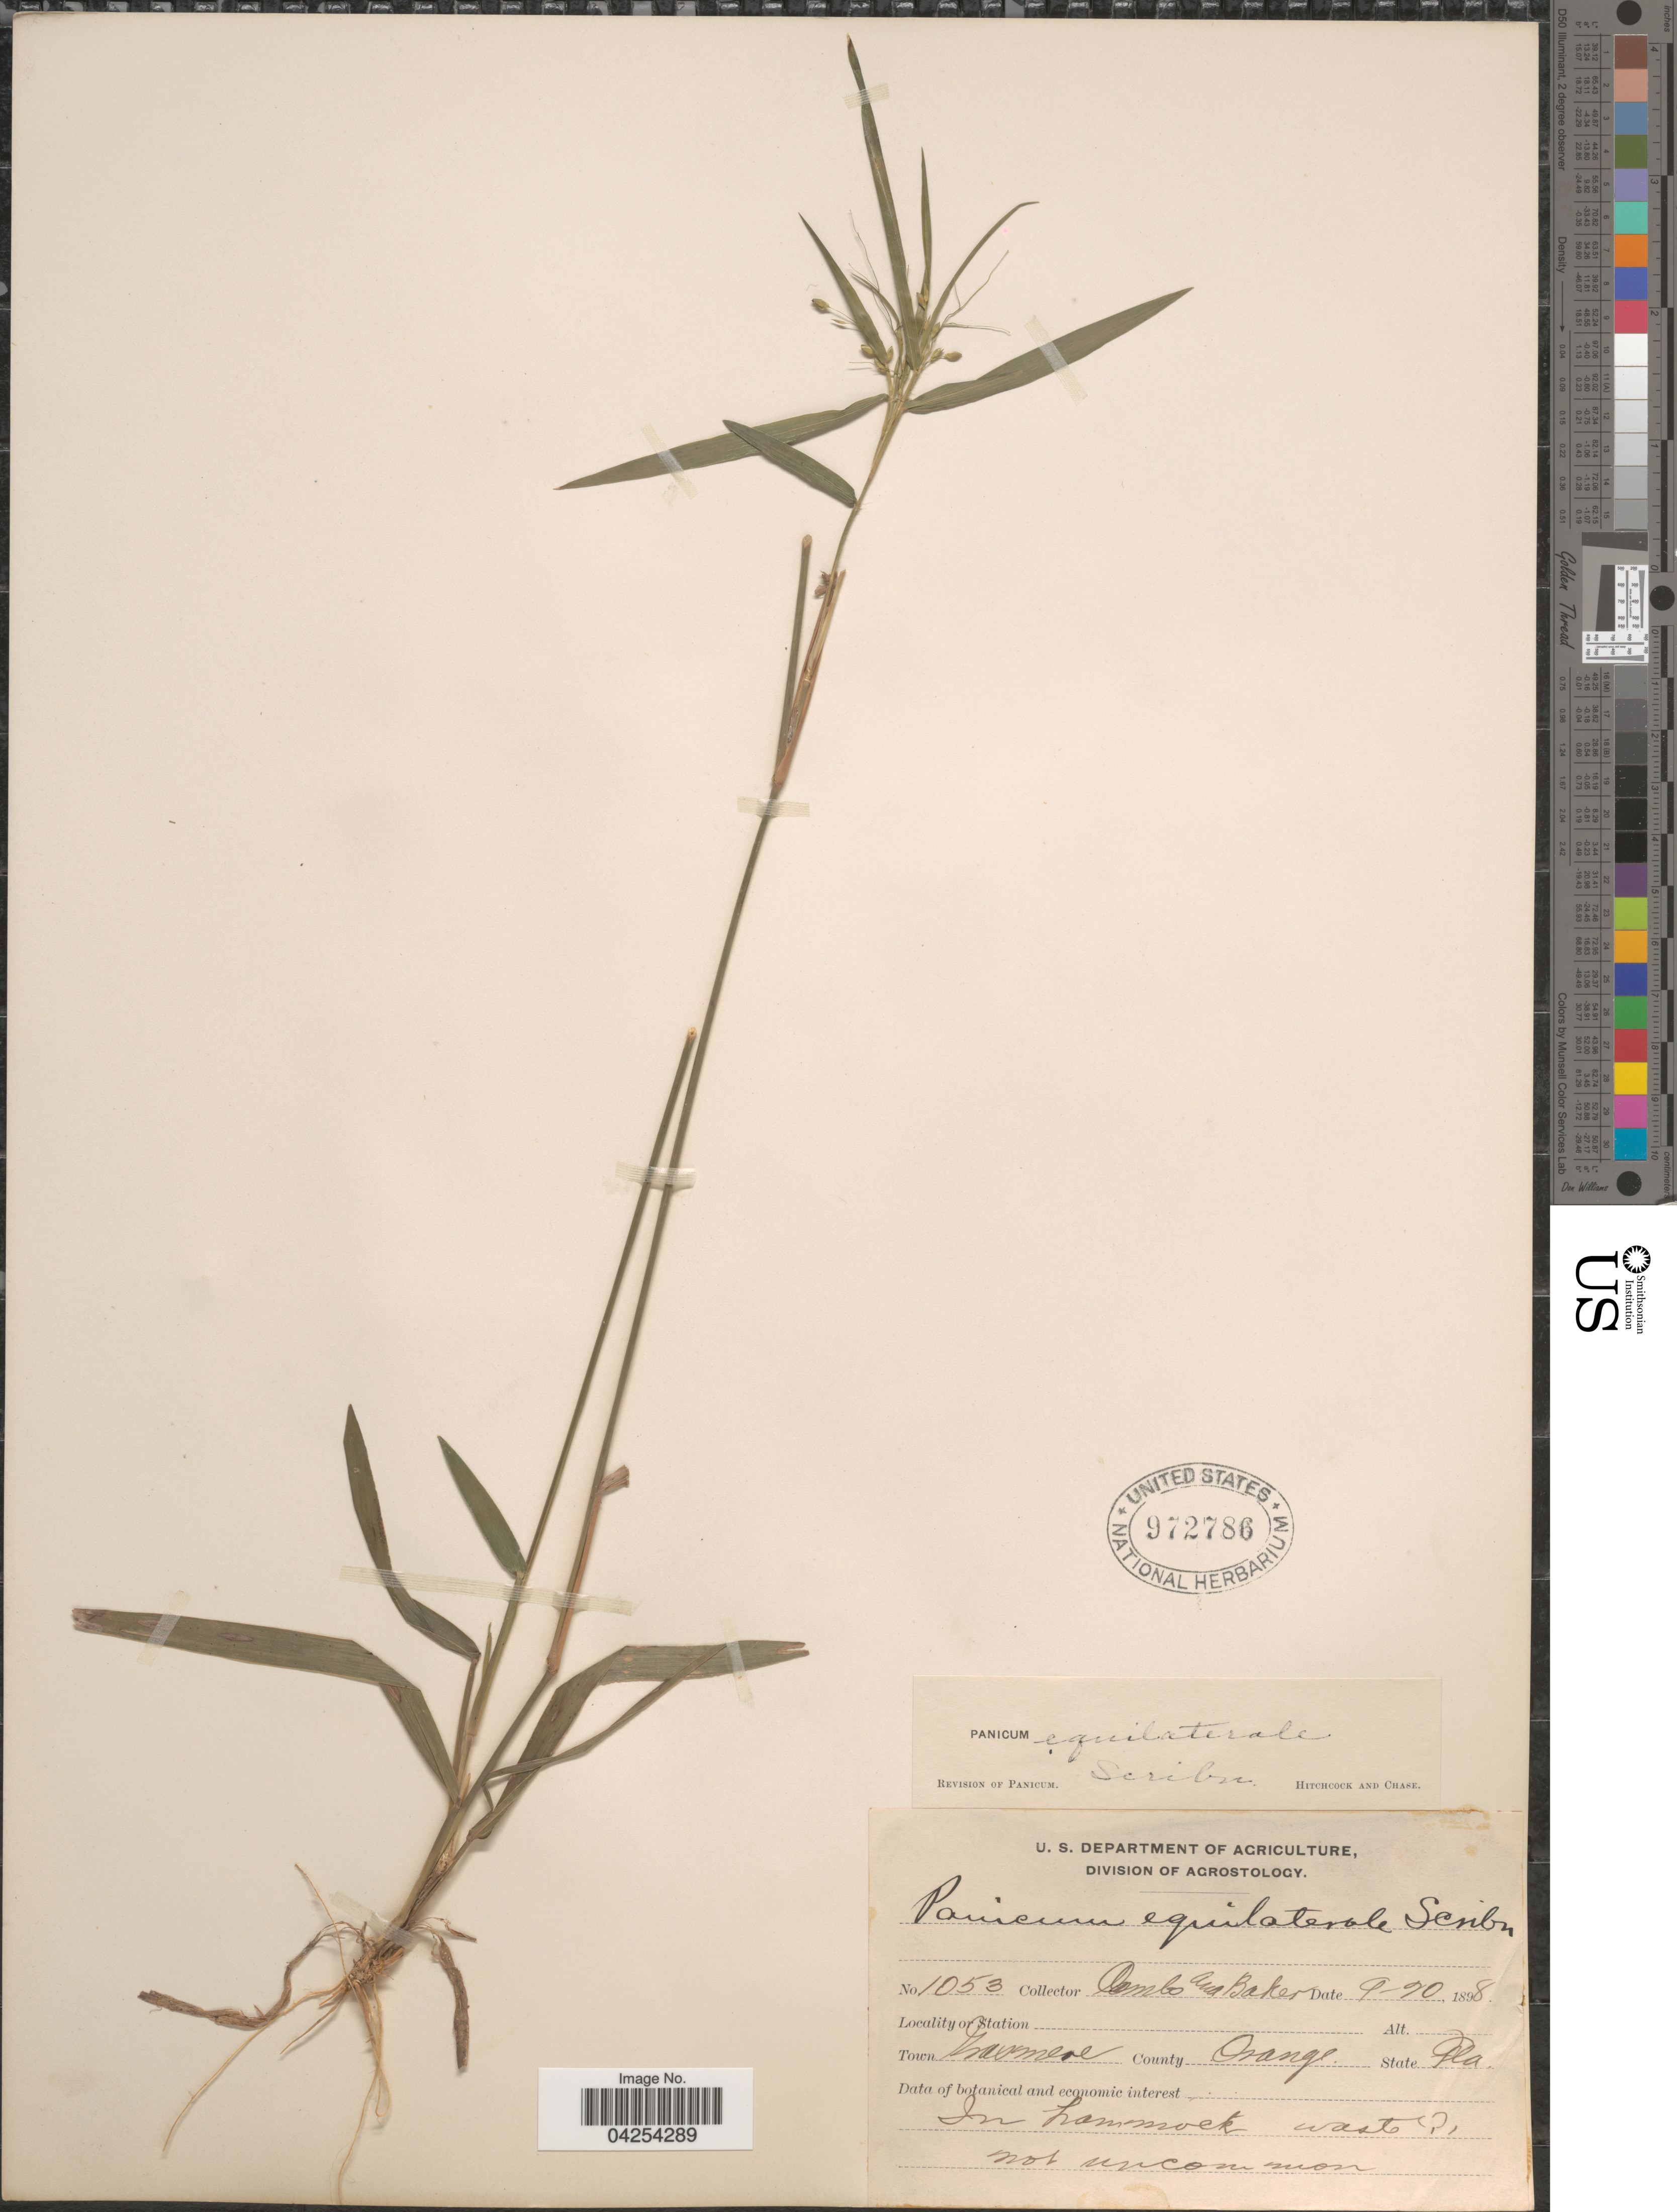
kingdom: Plantae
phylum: Tracheophyta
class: Liliopsida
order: Poales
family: Poaceae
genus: Dichanthelium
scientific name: Dichanthelium commutatum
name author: (Schult.) Gould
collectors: -. Combs & -- Baker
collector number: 1053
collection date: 1898-09-20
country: United States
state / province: Florida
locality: Town Grasmere. County Orange.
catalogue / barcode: US 972786